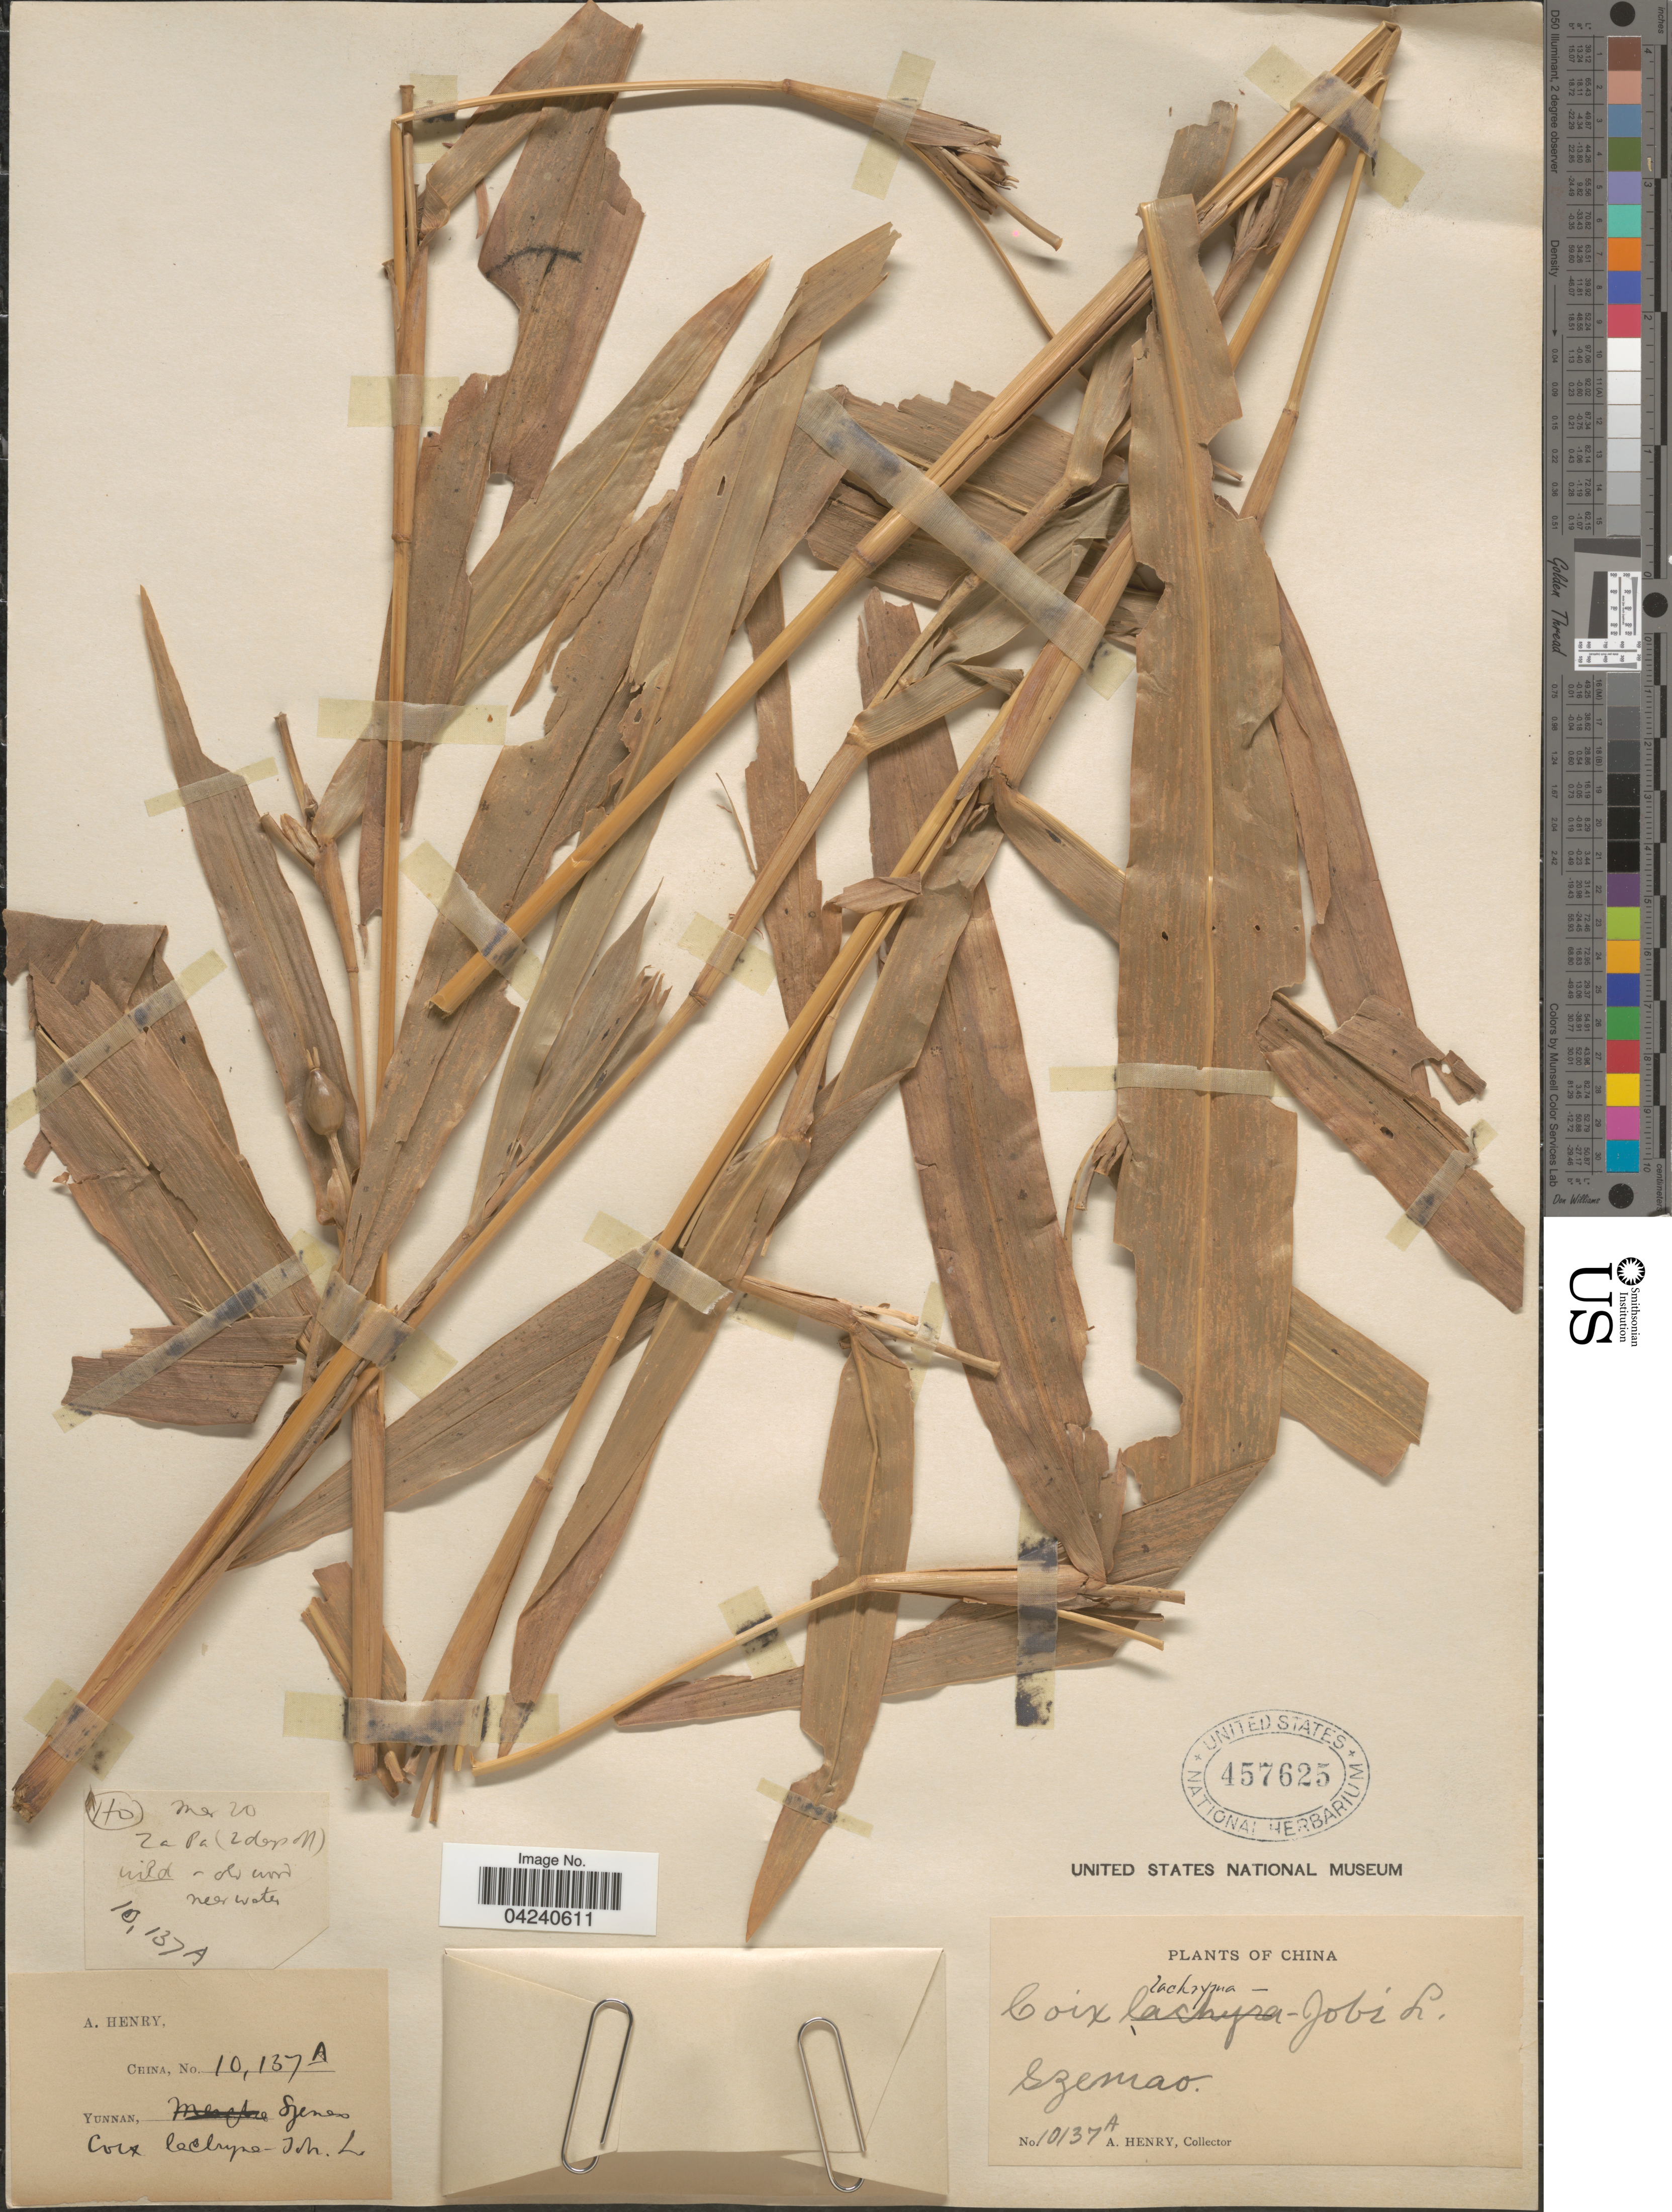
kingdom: Plantae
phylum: Tracheophyta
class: Liliopsida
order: Poales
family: Poaceae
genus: Coix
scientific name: Coix lacryma-jobi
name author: L.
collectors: A. Henry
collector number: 10137A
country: China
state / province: Yunnan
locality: Szemao.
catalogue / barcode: US 457625